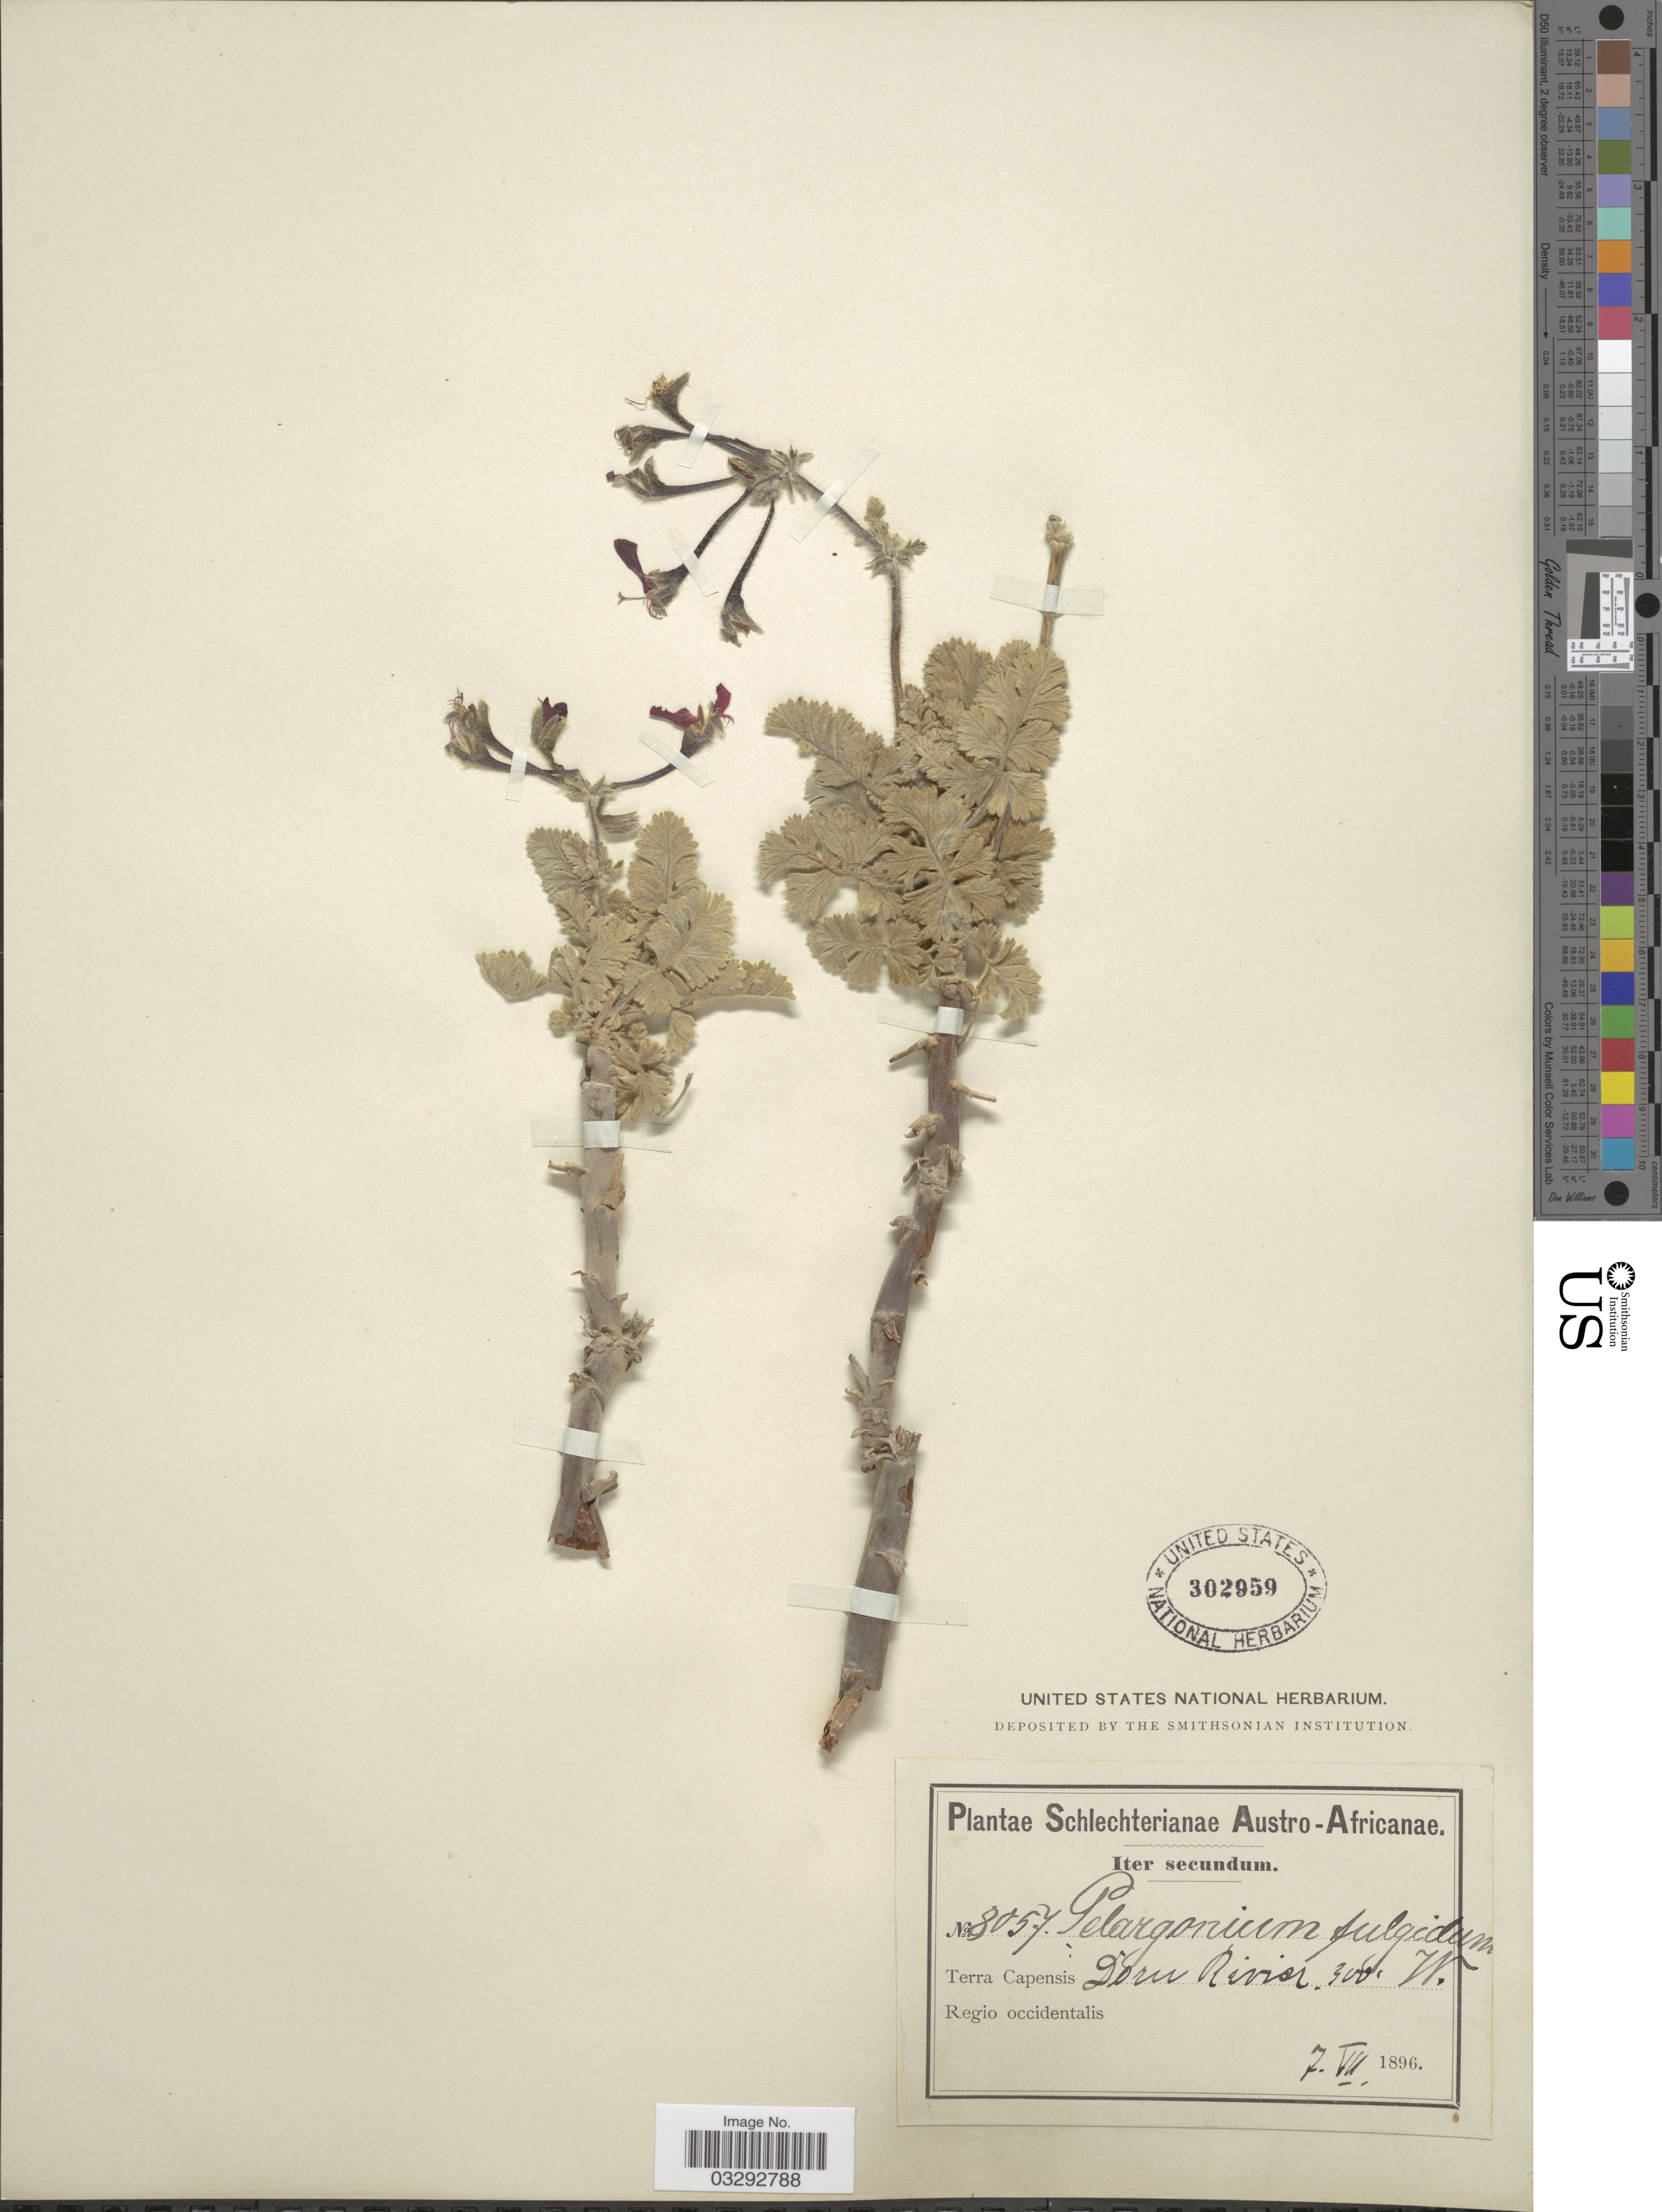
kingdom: Plantae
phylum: Tracheophyta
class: Magnoliopsida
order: Geraniales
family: Geraniaceae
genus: Pelargonium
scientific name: Pelargonium fulgidum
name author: L'Hér.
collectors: Schlechter, --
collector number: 8057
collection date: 1896-07-07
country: South Africa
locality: Austro-Africanae, Terra Capensis, Doru River, Regio occidentalis.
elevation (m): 91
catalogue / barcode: US 302959